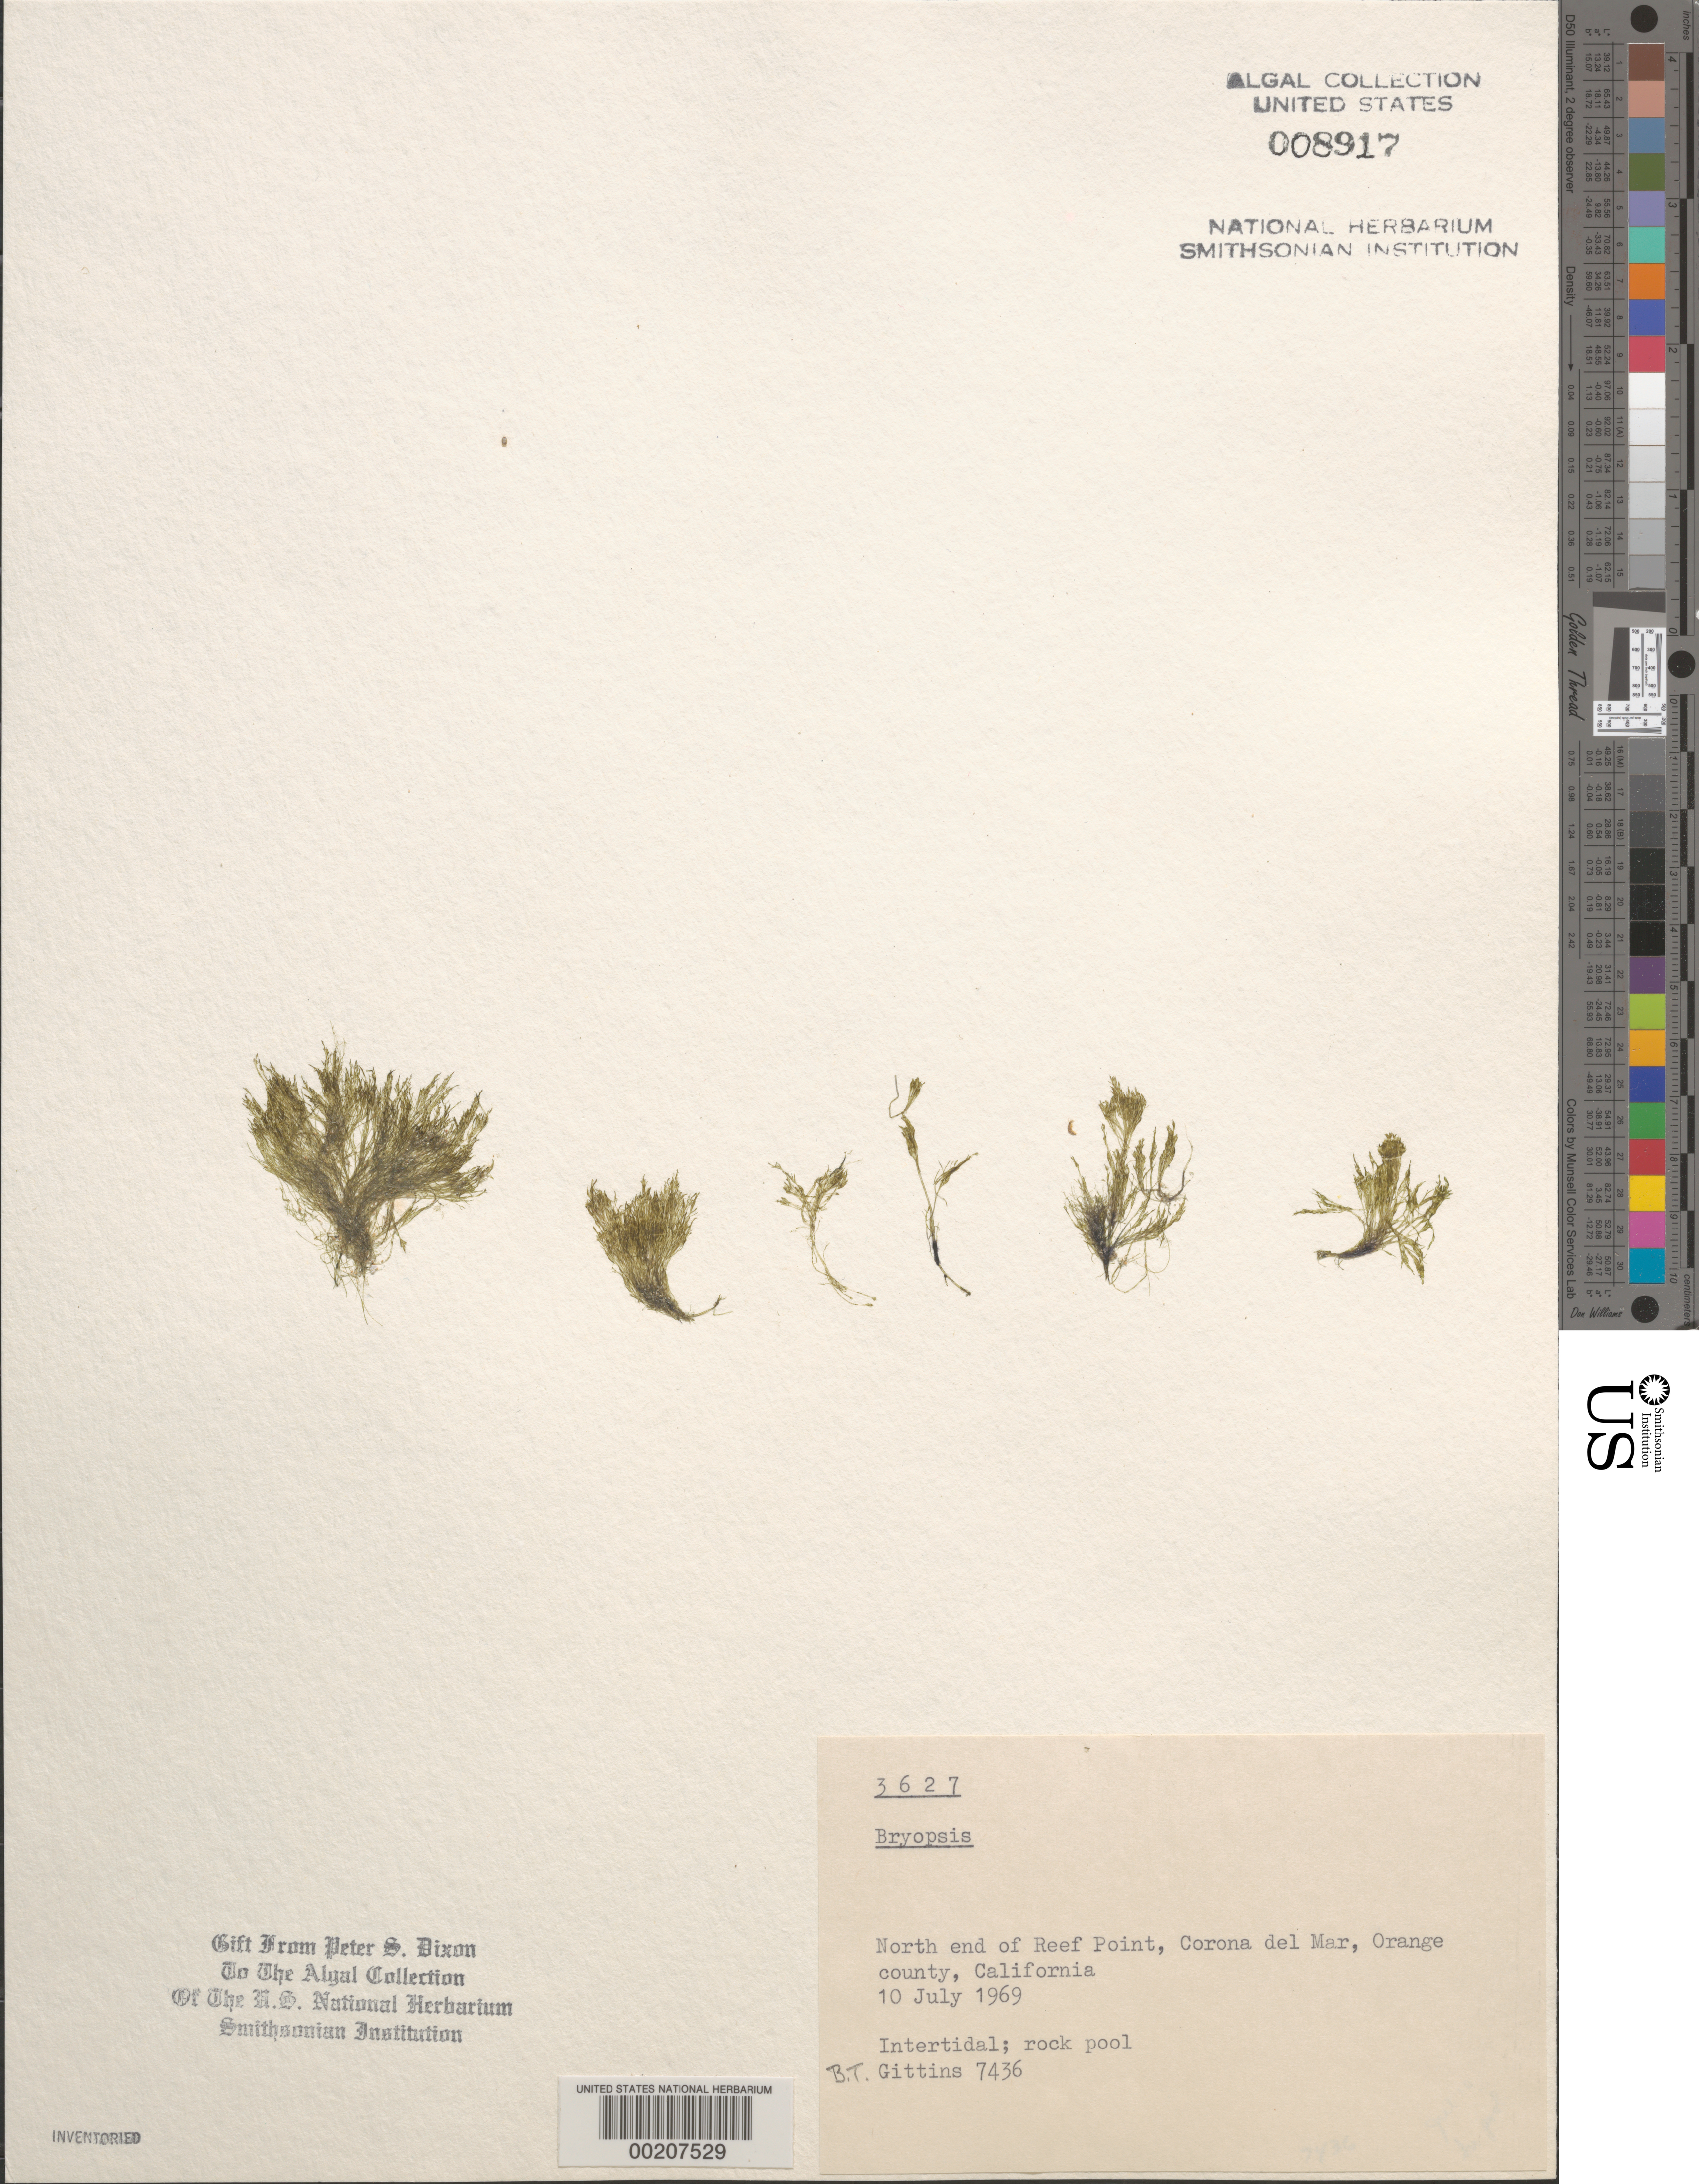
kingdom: Plantae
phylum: Chlorophyta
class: Ulvophyceae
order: Bryopsidales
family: Bryopsidaceae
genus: Bryopsis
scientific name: Bryopsis sp.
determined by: Dixon, P. S.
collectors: B. Gittins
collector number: BTG 7436 & PSD 3627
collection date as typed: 10 Jul 1969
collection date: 1969-07-10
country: United States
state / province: California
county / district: Orange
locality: Corona del Mar, Reef Point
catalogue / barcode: US 8917